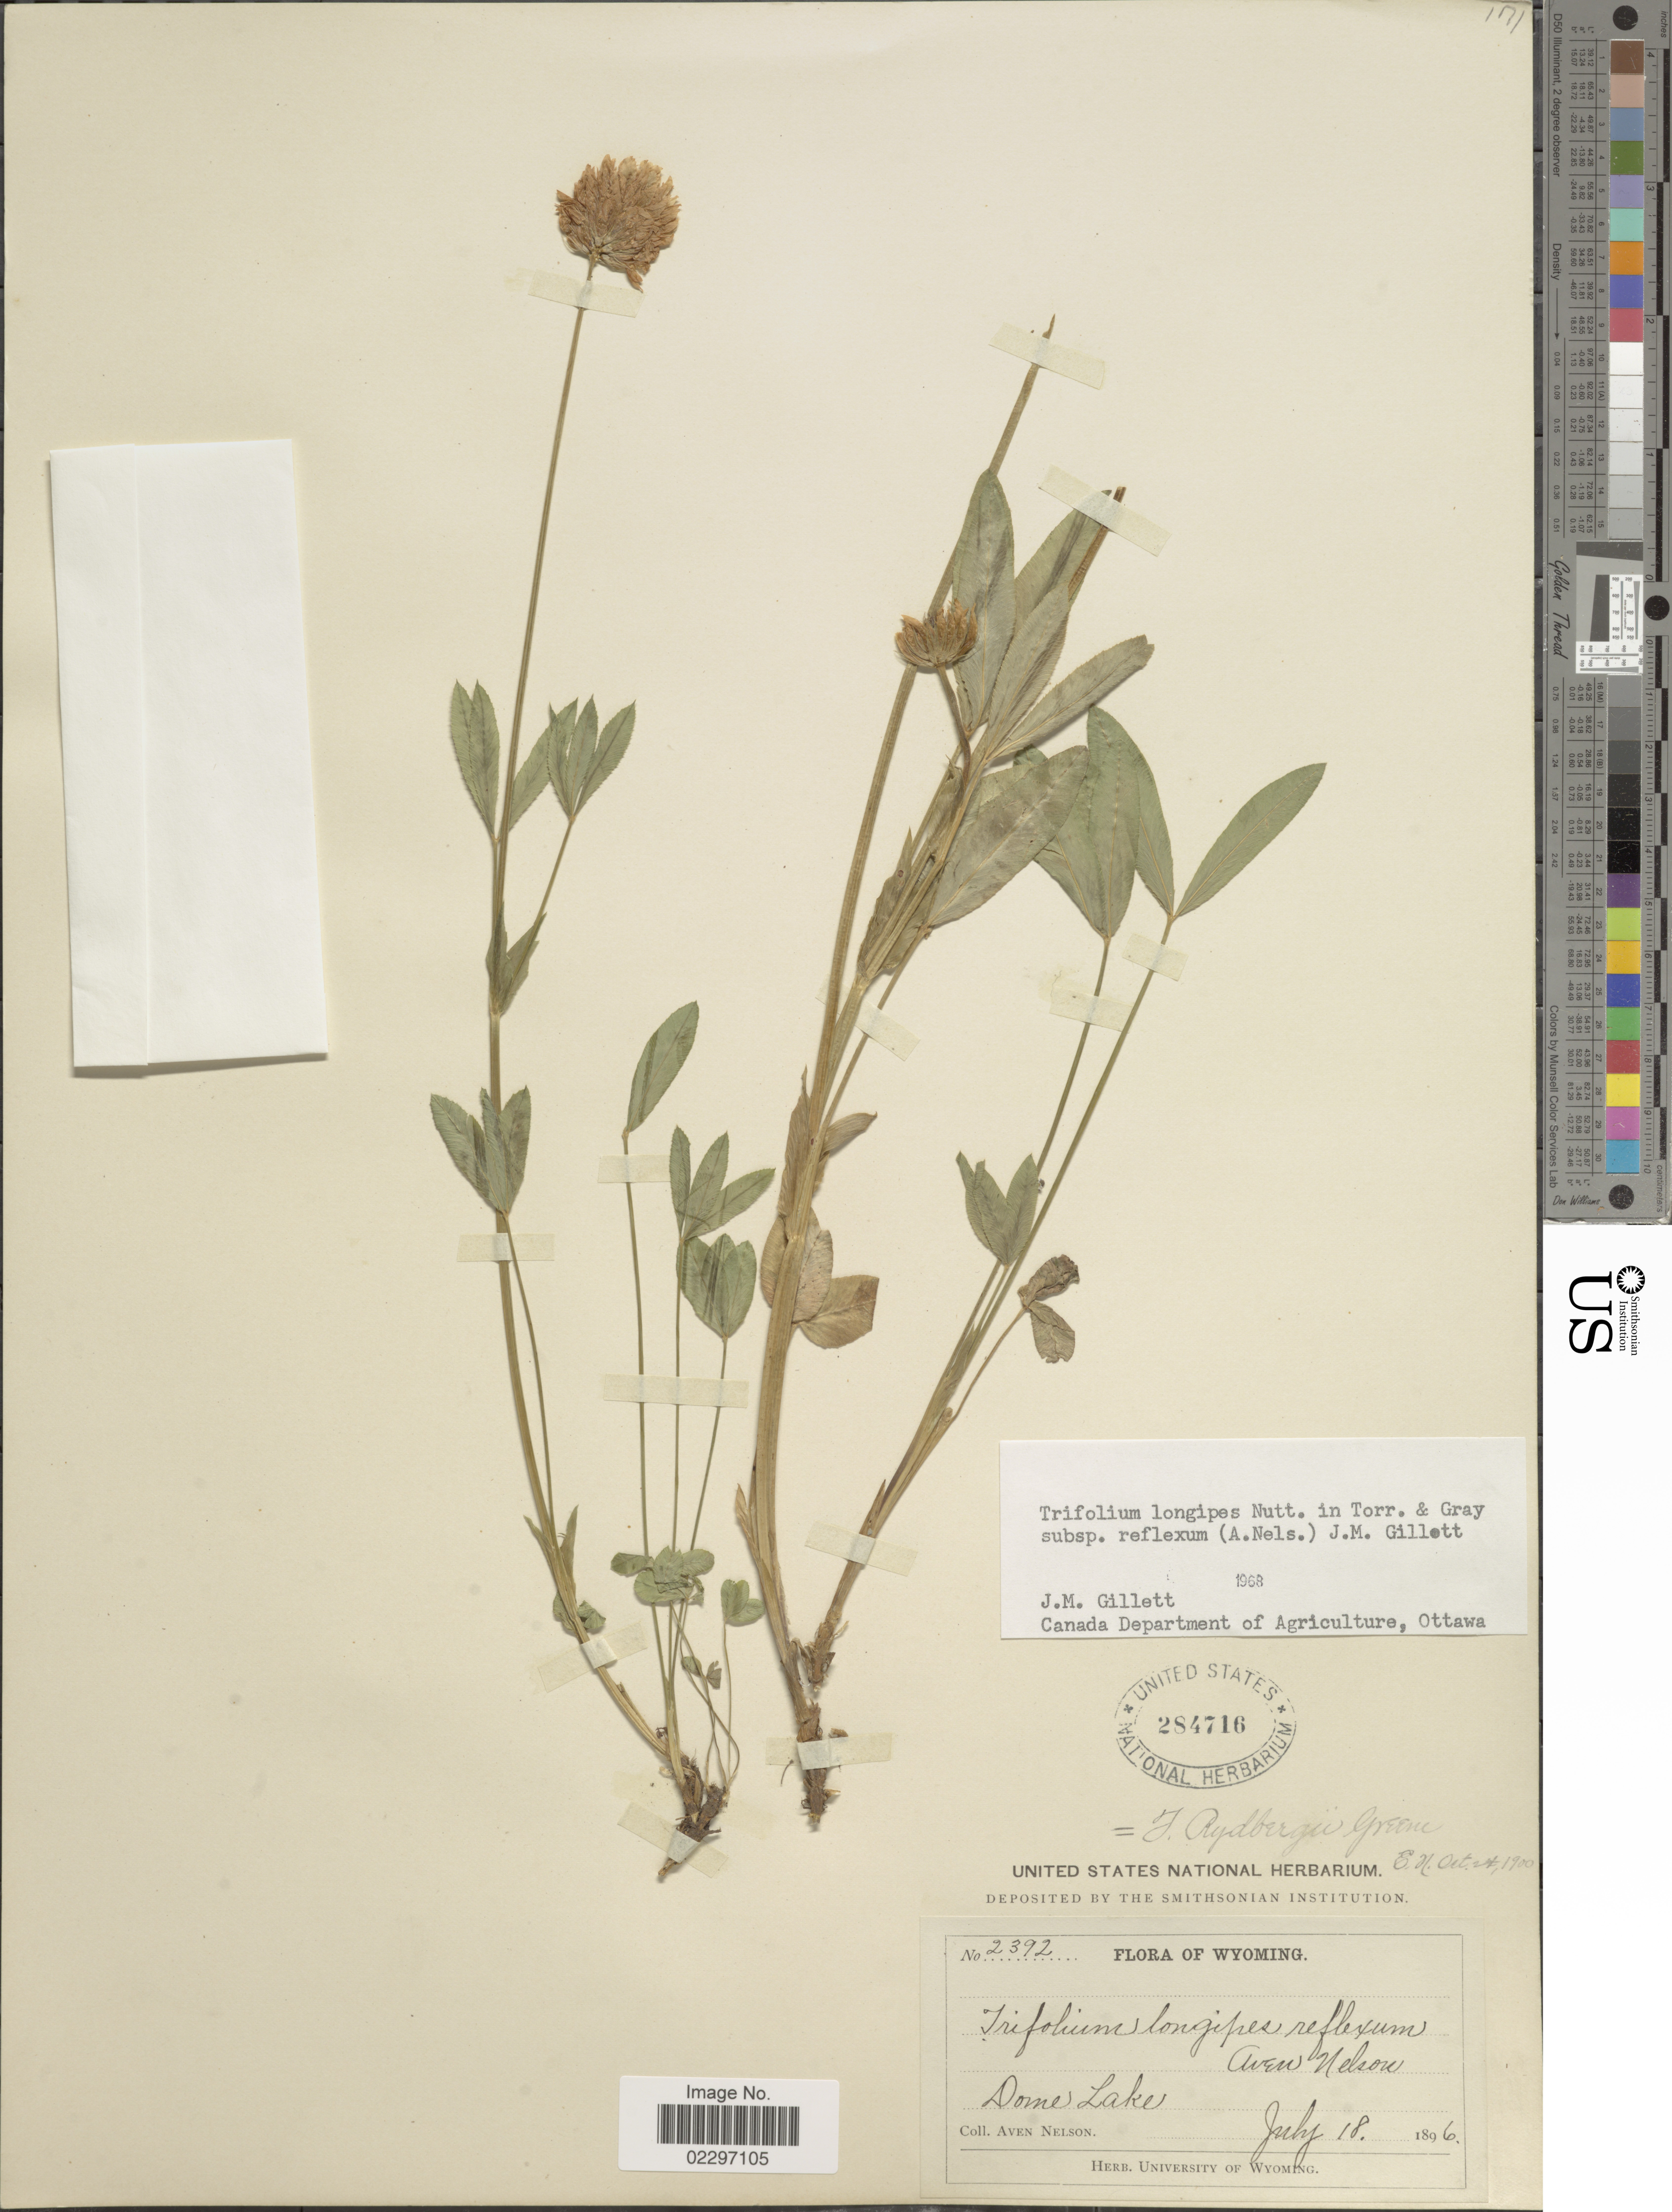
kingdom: Plantae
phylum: Tracheophyta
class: Magnoliopsida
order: Fabales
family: Fabaceae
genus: Trifolium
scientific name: Trifolium longipes subsp. reflexum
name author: (A. Nelson) J.M. Gillet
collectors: A. Nelson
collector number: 2392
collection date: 1896-07-18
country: United States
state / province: Wyoming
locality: Dome Lake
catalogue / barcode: US 284716